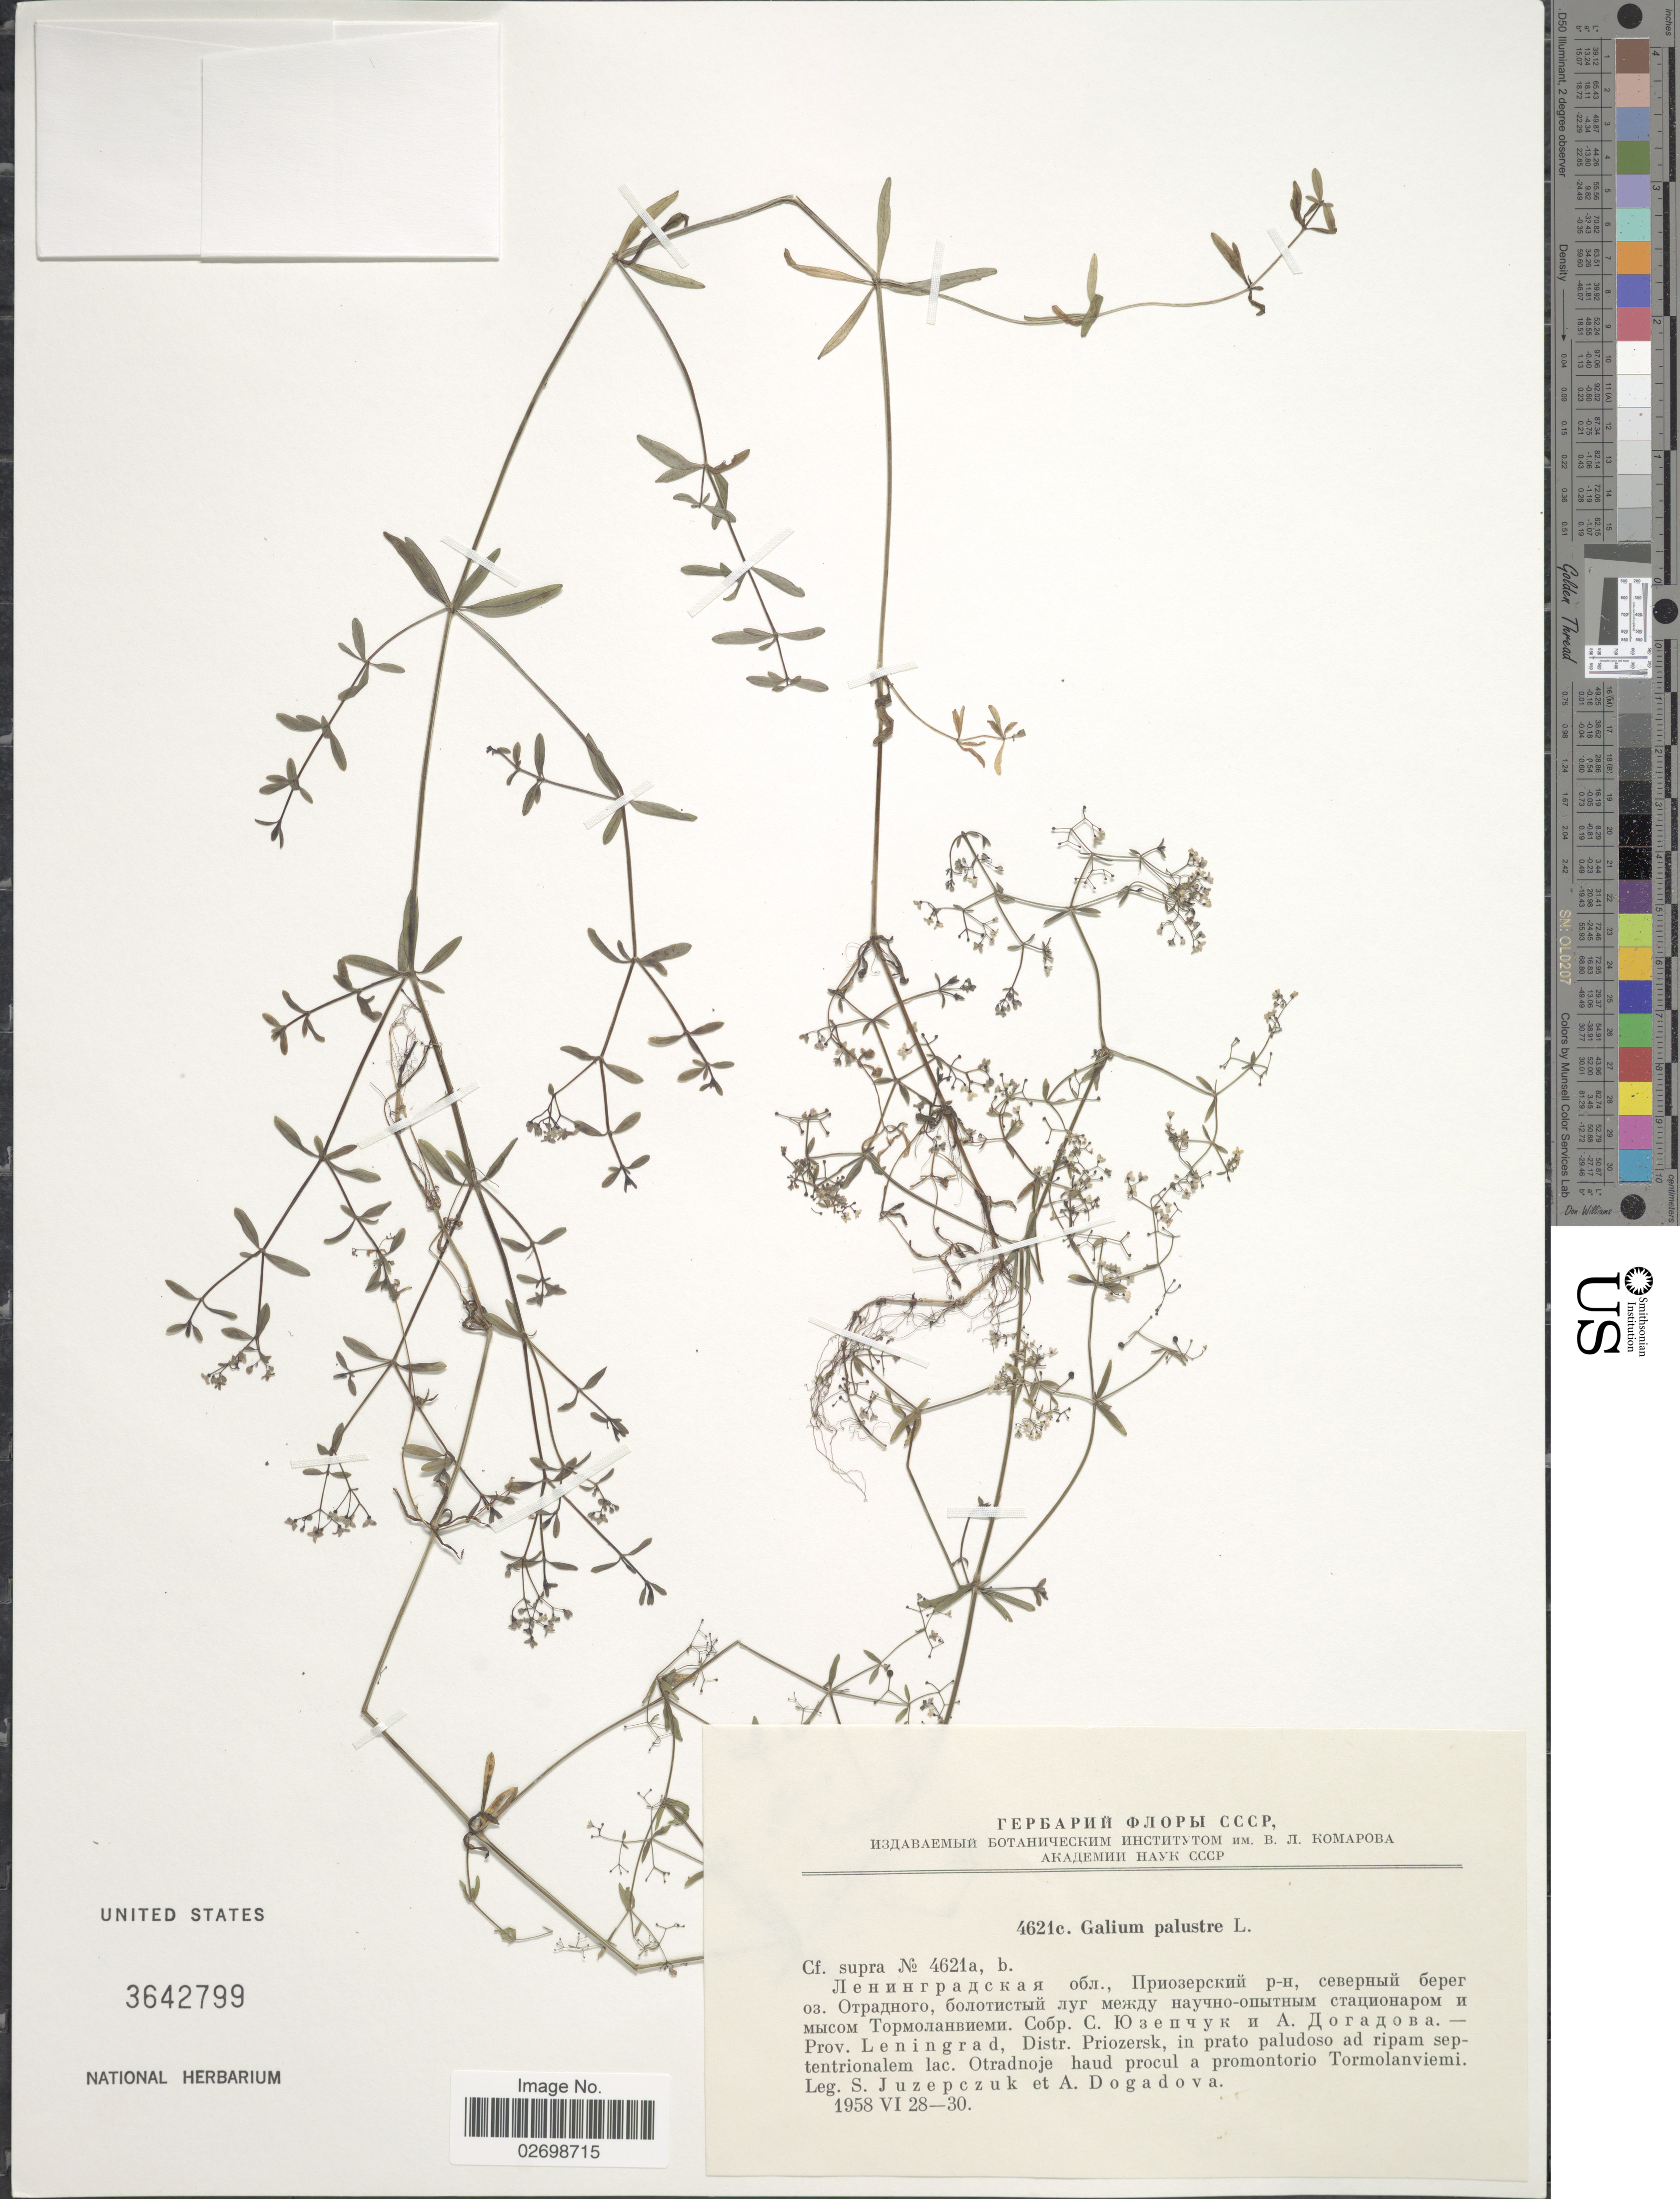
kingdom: Plantae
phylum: Tracheophyta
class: Magnoliopsida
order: Gentianales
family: Rubiaceae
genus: Galium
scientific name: Galium palustre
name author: L.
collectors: S. V. Juzepczuk & A. Dogadova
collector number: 4621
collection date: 1958-06-28/1958-06-30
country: Russian Federation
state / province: St. Petersburg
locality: Prov. Leningrad, Distr. Priozersk, in prato paludoso ad ripam septentrionalem lac, Otradnoje haud procul a promontorio Tormolanviemi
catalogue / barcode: US 3642799